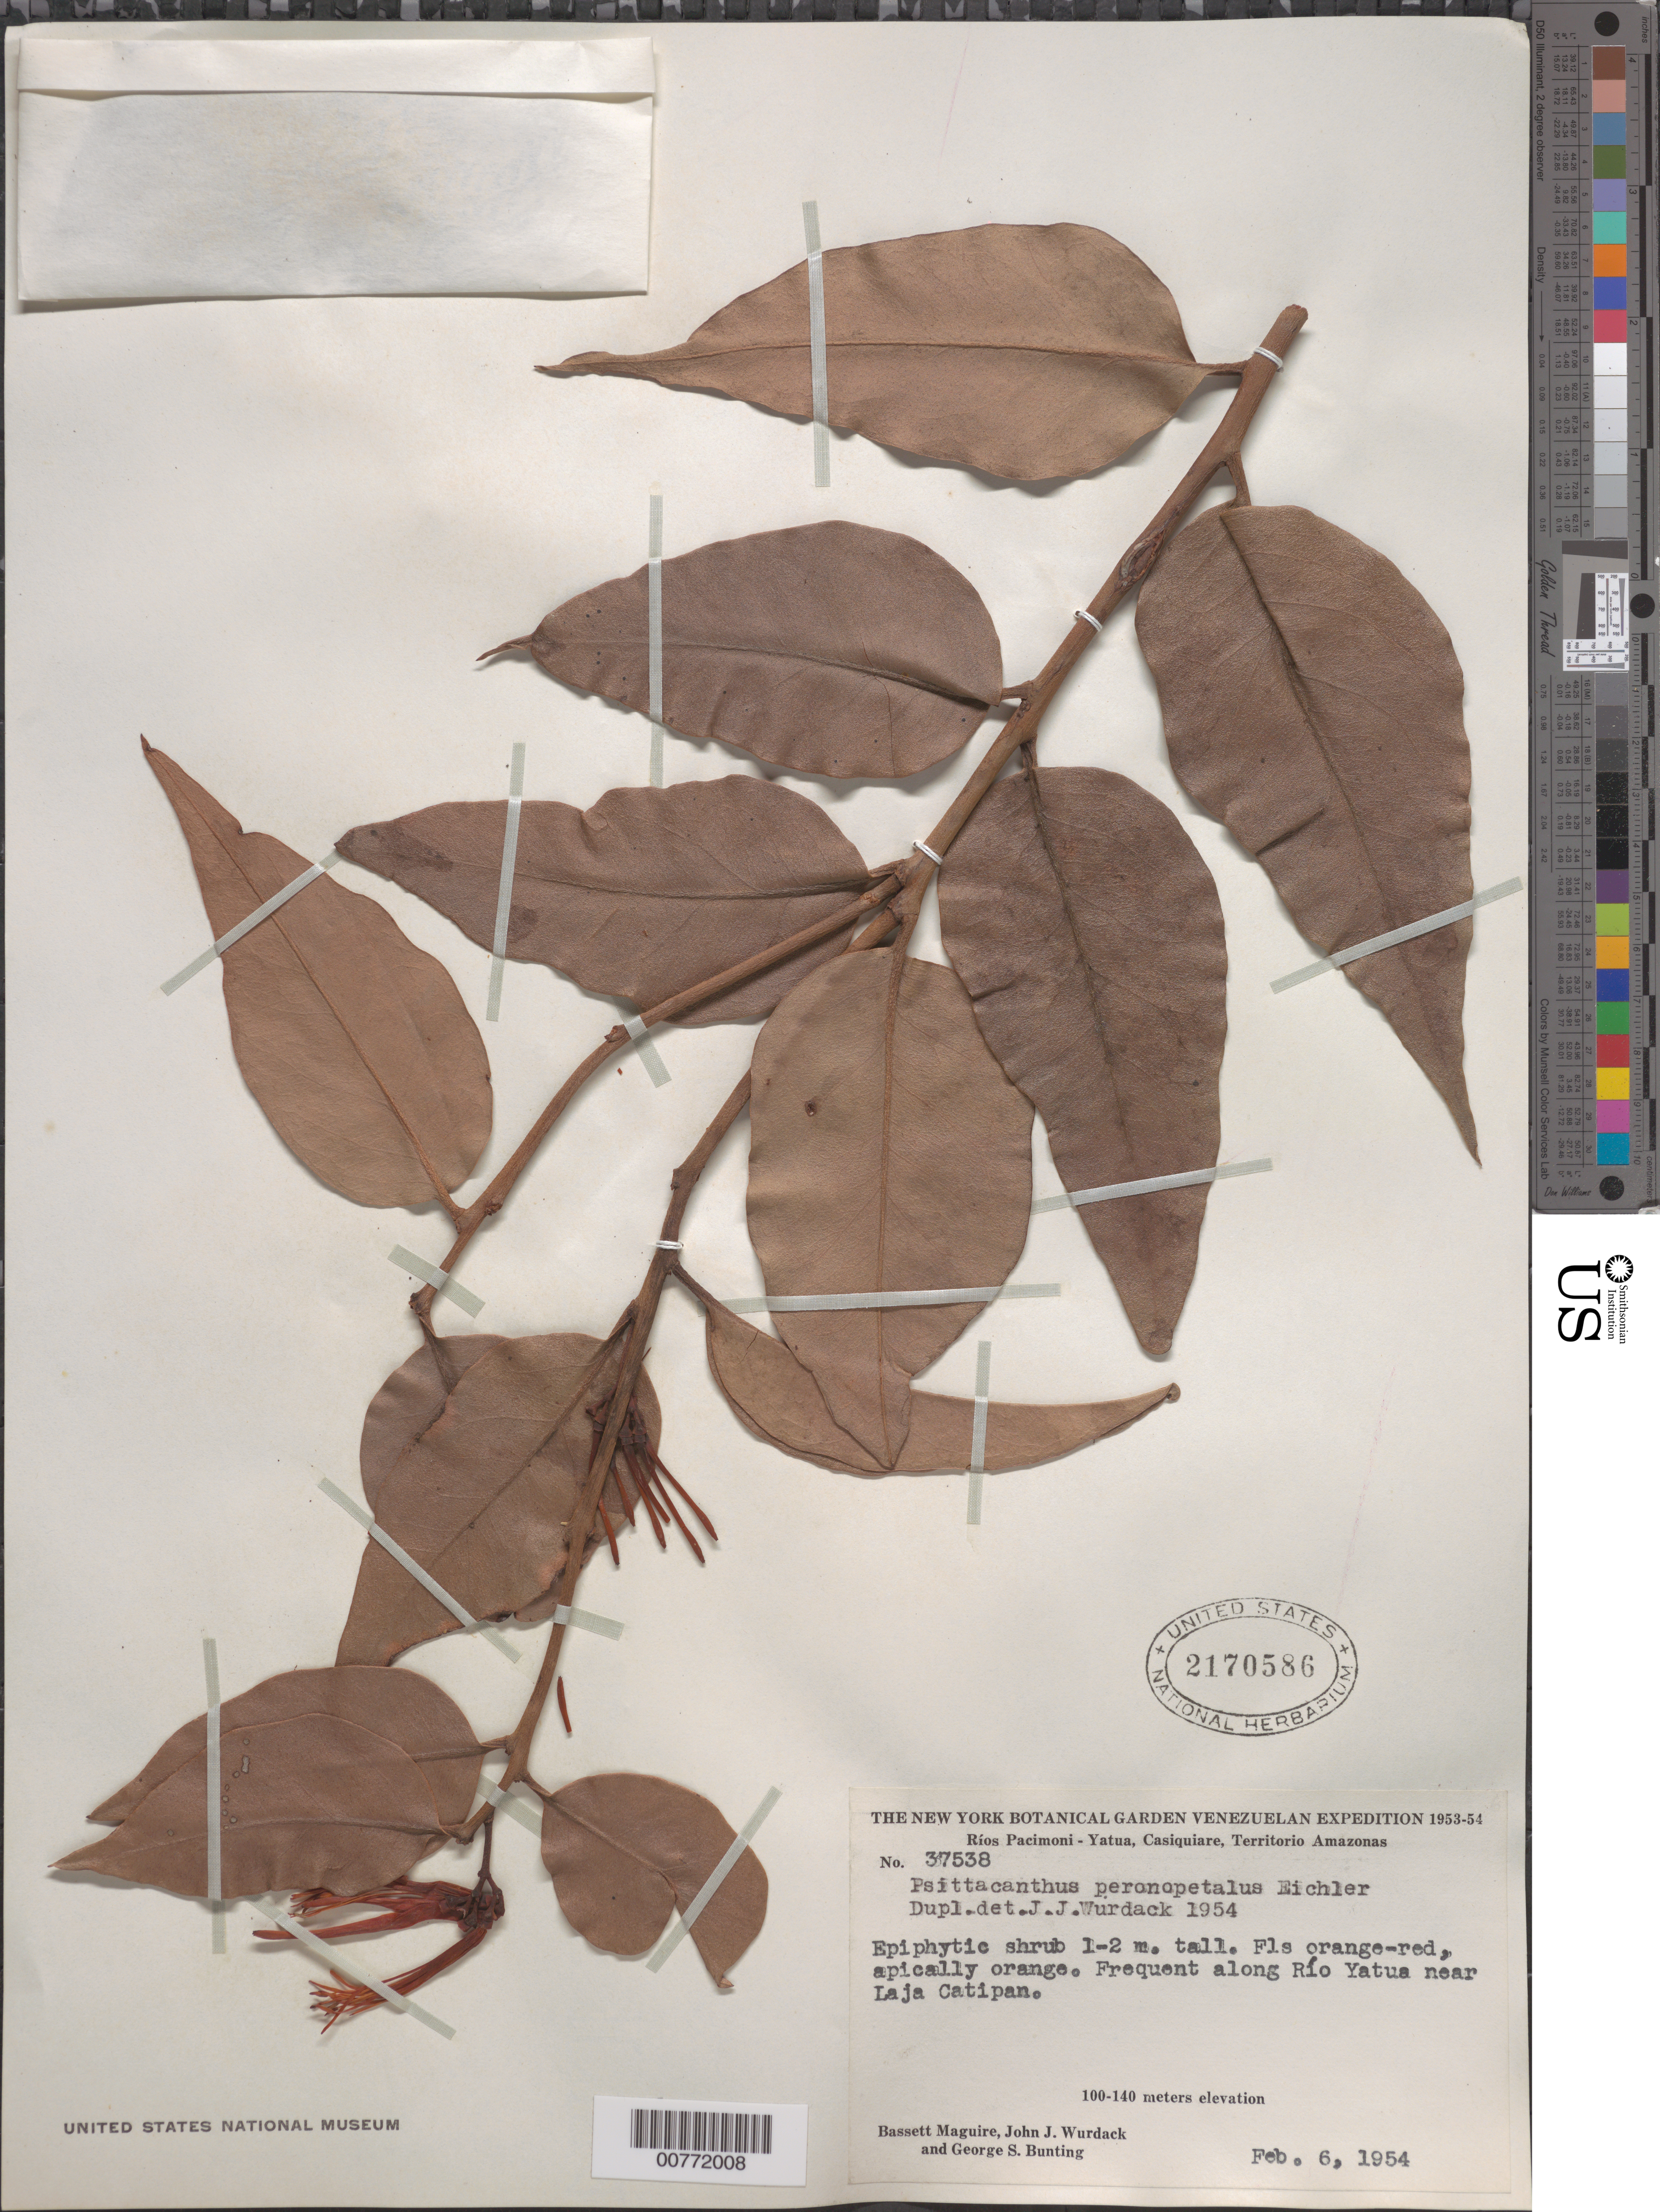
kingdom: Plantae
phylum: Tracheophyta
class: Magnoliopsida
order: Santalales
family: Loranthaceae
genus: Psittacanthus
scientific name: Psittacanthus peronopetalus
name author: Eichler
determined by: Wurdack, John J., (US), US (UNITED STATES)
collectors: B. Maguire, J. J. Wurdack & G. S. Bunting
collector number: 37538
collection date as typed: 6-Feb-54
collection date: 1954-02-06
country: Venezuela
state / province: Amazonas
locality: Ríos Pacimoni - Yatua, Casiquiare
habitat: Along Rio Yatua near Laja Catipan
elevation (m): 100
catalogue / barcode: US 2170586